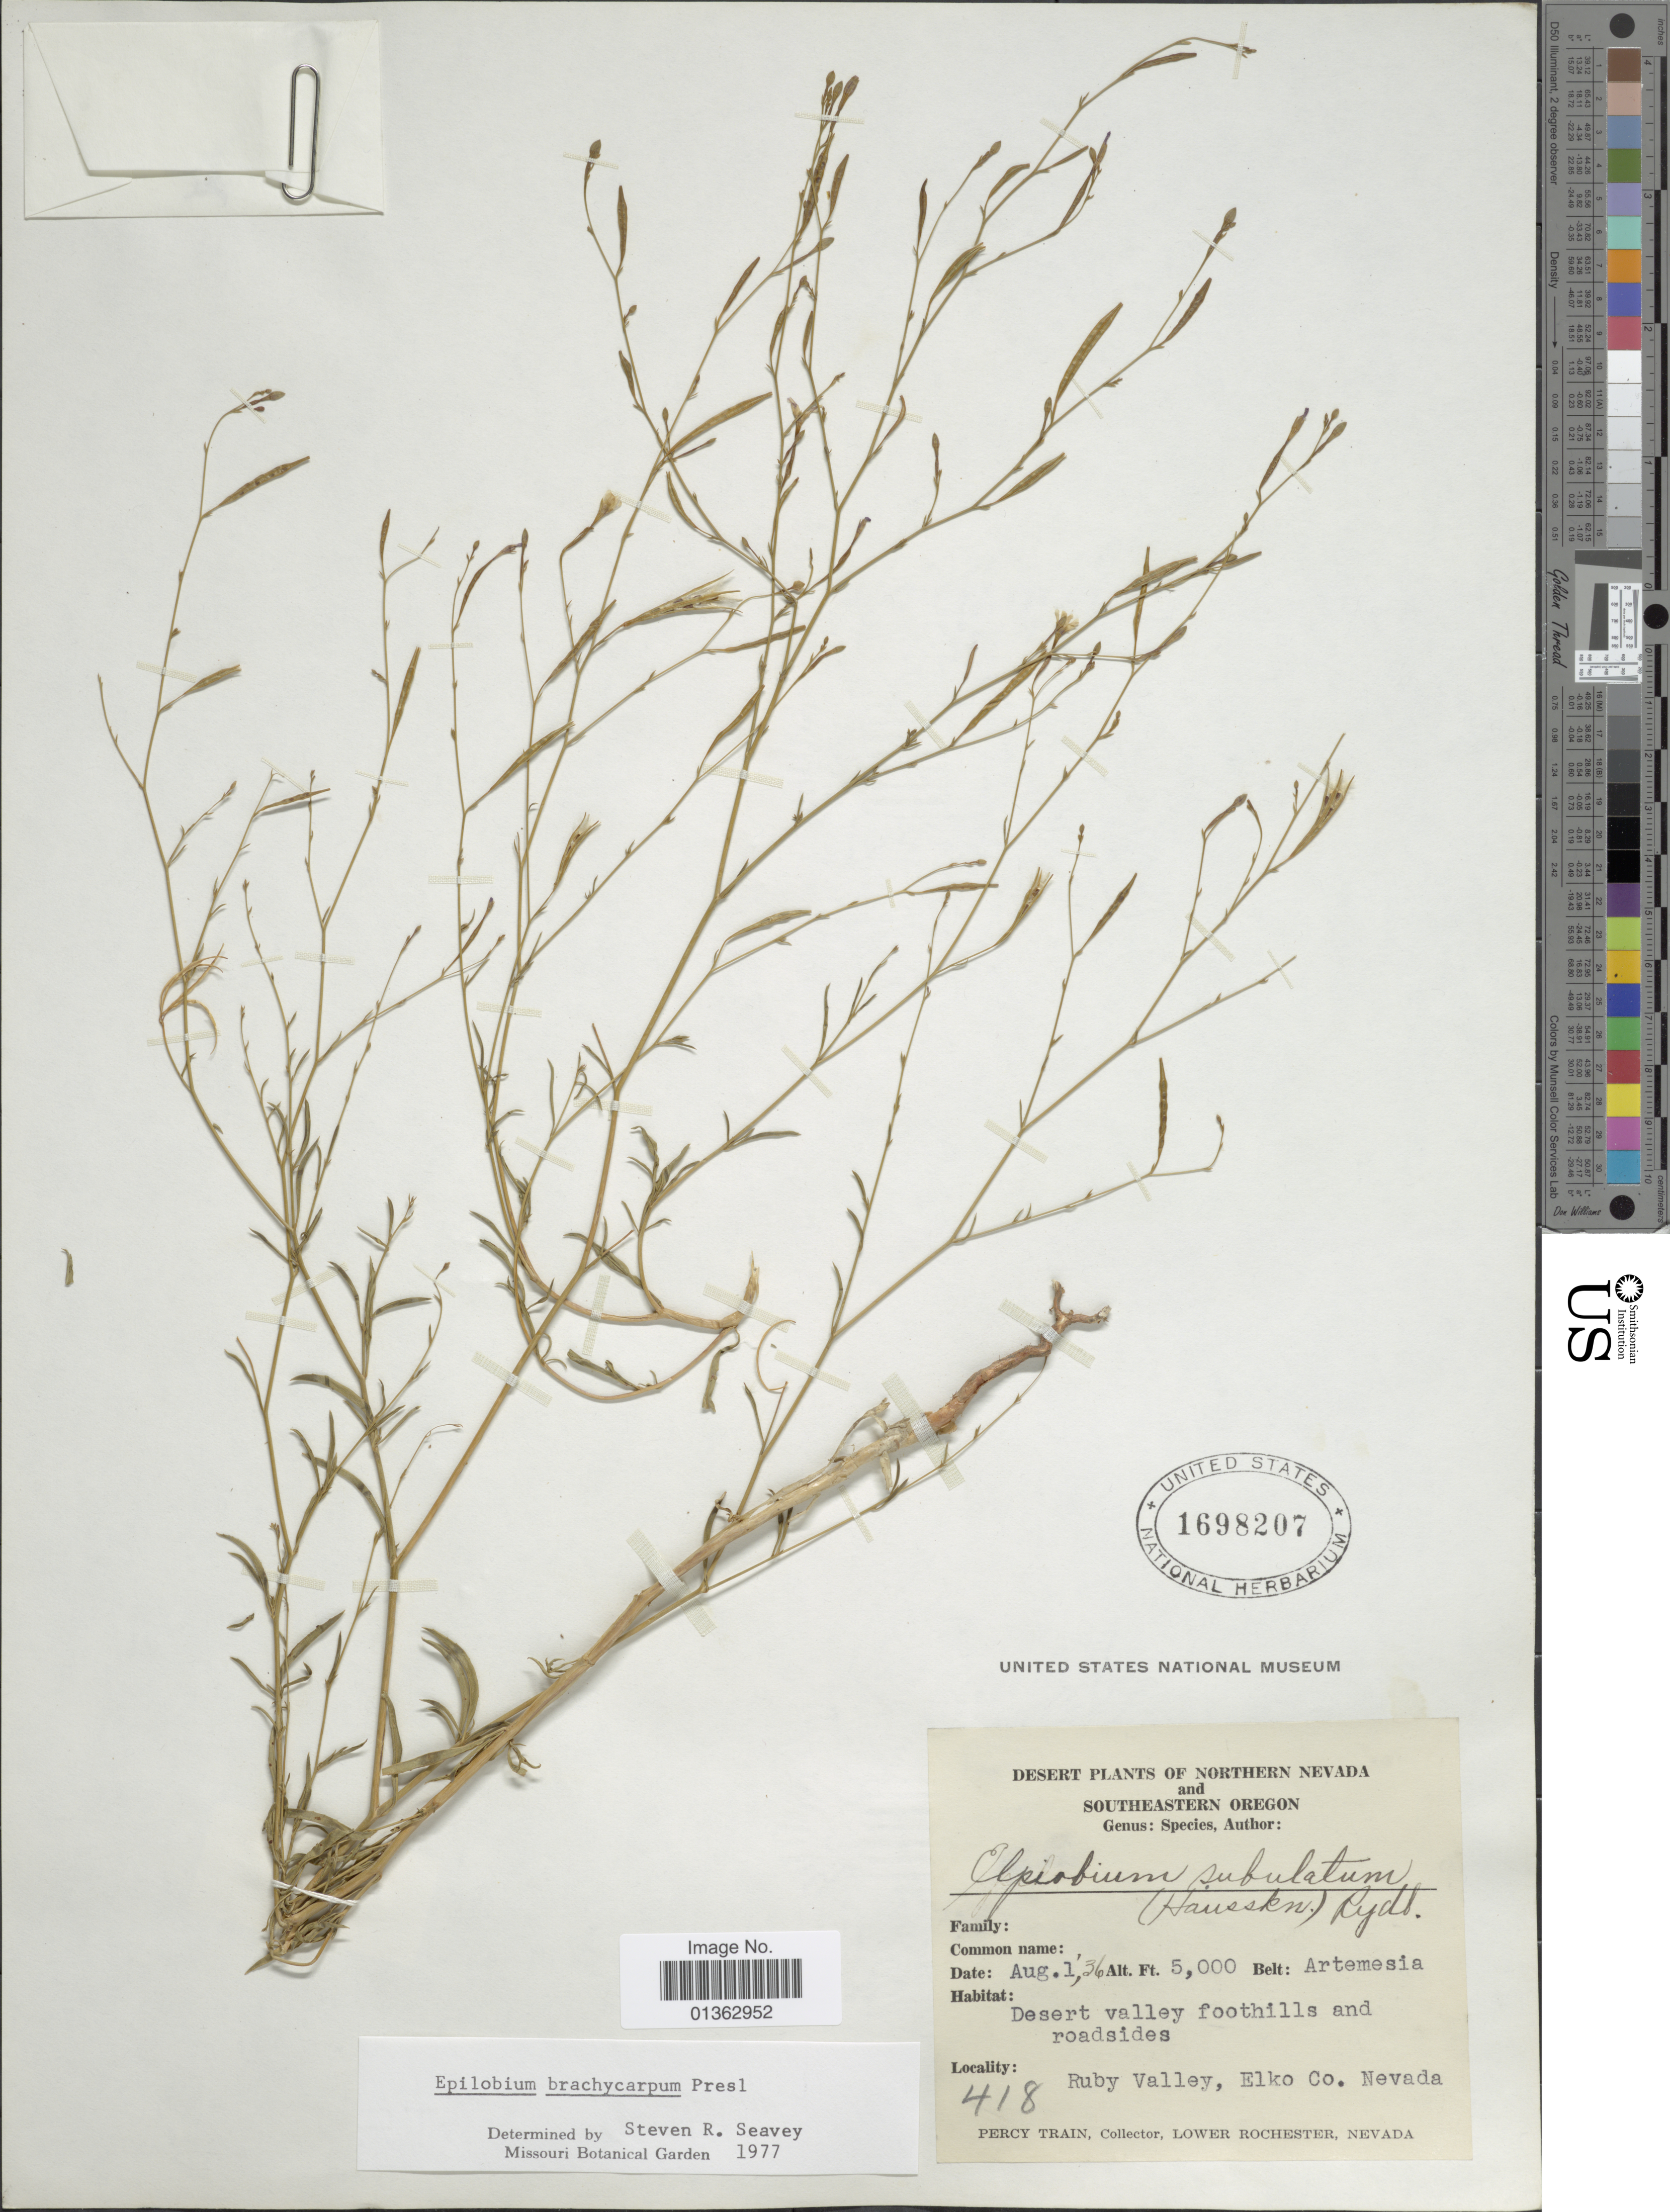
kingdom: Plantae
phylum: Tracheophyta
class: Magnoliopsida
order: Myrtales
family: Onagraceae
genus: Epilobium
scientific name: Epilobium brachycarpum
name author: C. Presl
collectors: P. Train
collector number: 418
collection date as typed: Transcribed d/m/y: 1/8/36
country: United States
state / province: Nevada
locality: Northern Nevada and Southeastern Oregon. Ruby Valley, Elko Co.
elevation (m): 1524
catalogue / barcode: US 1698207